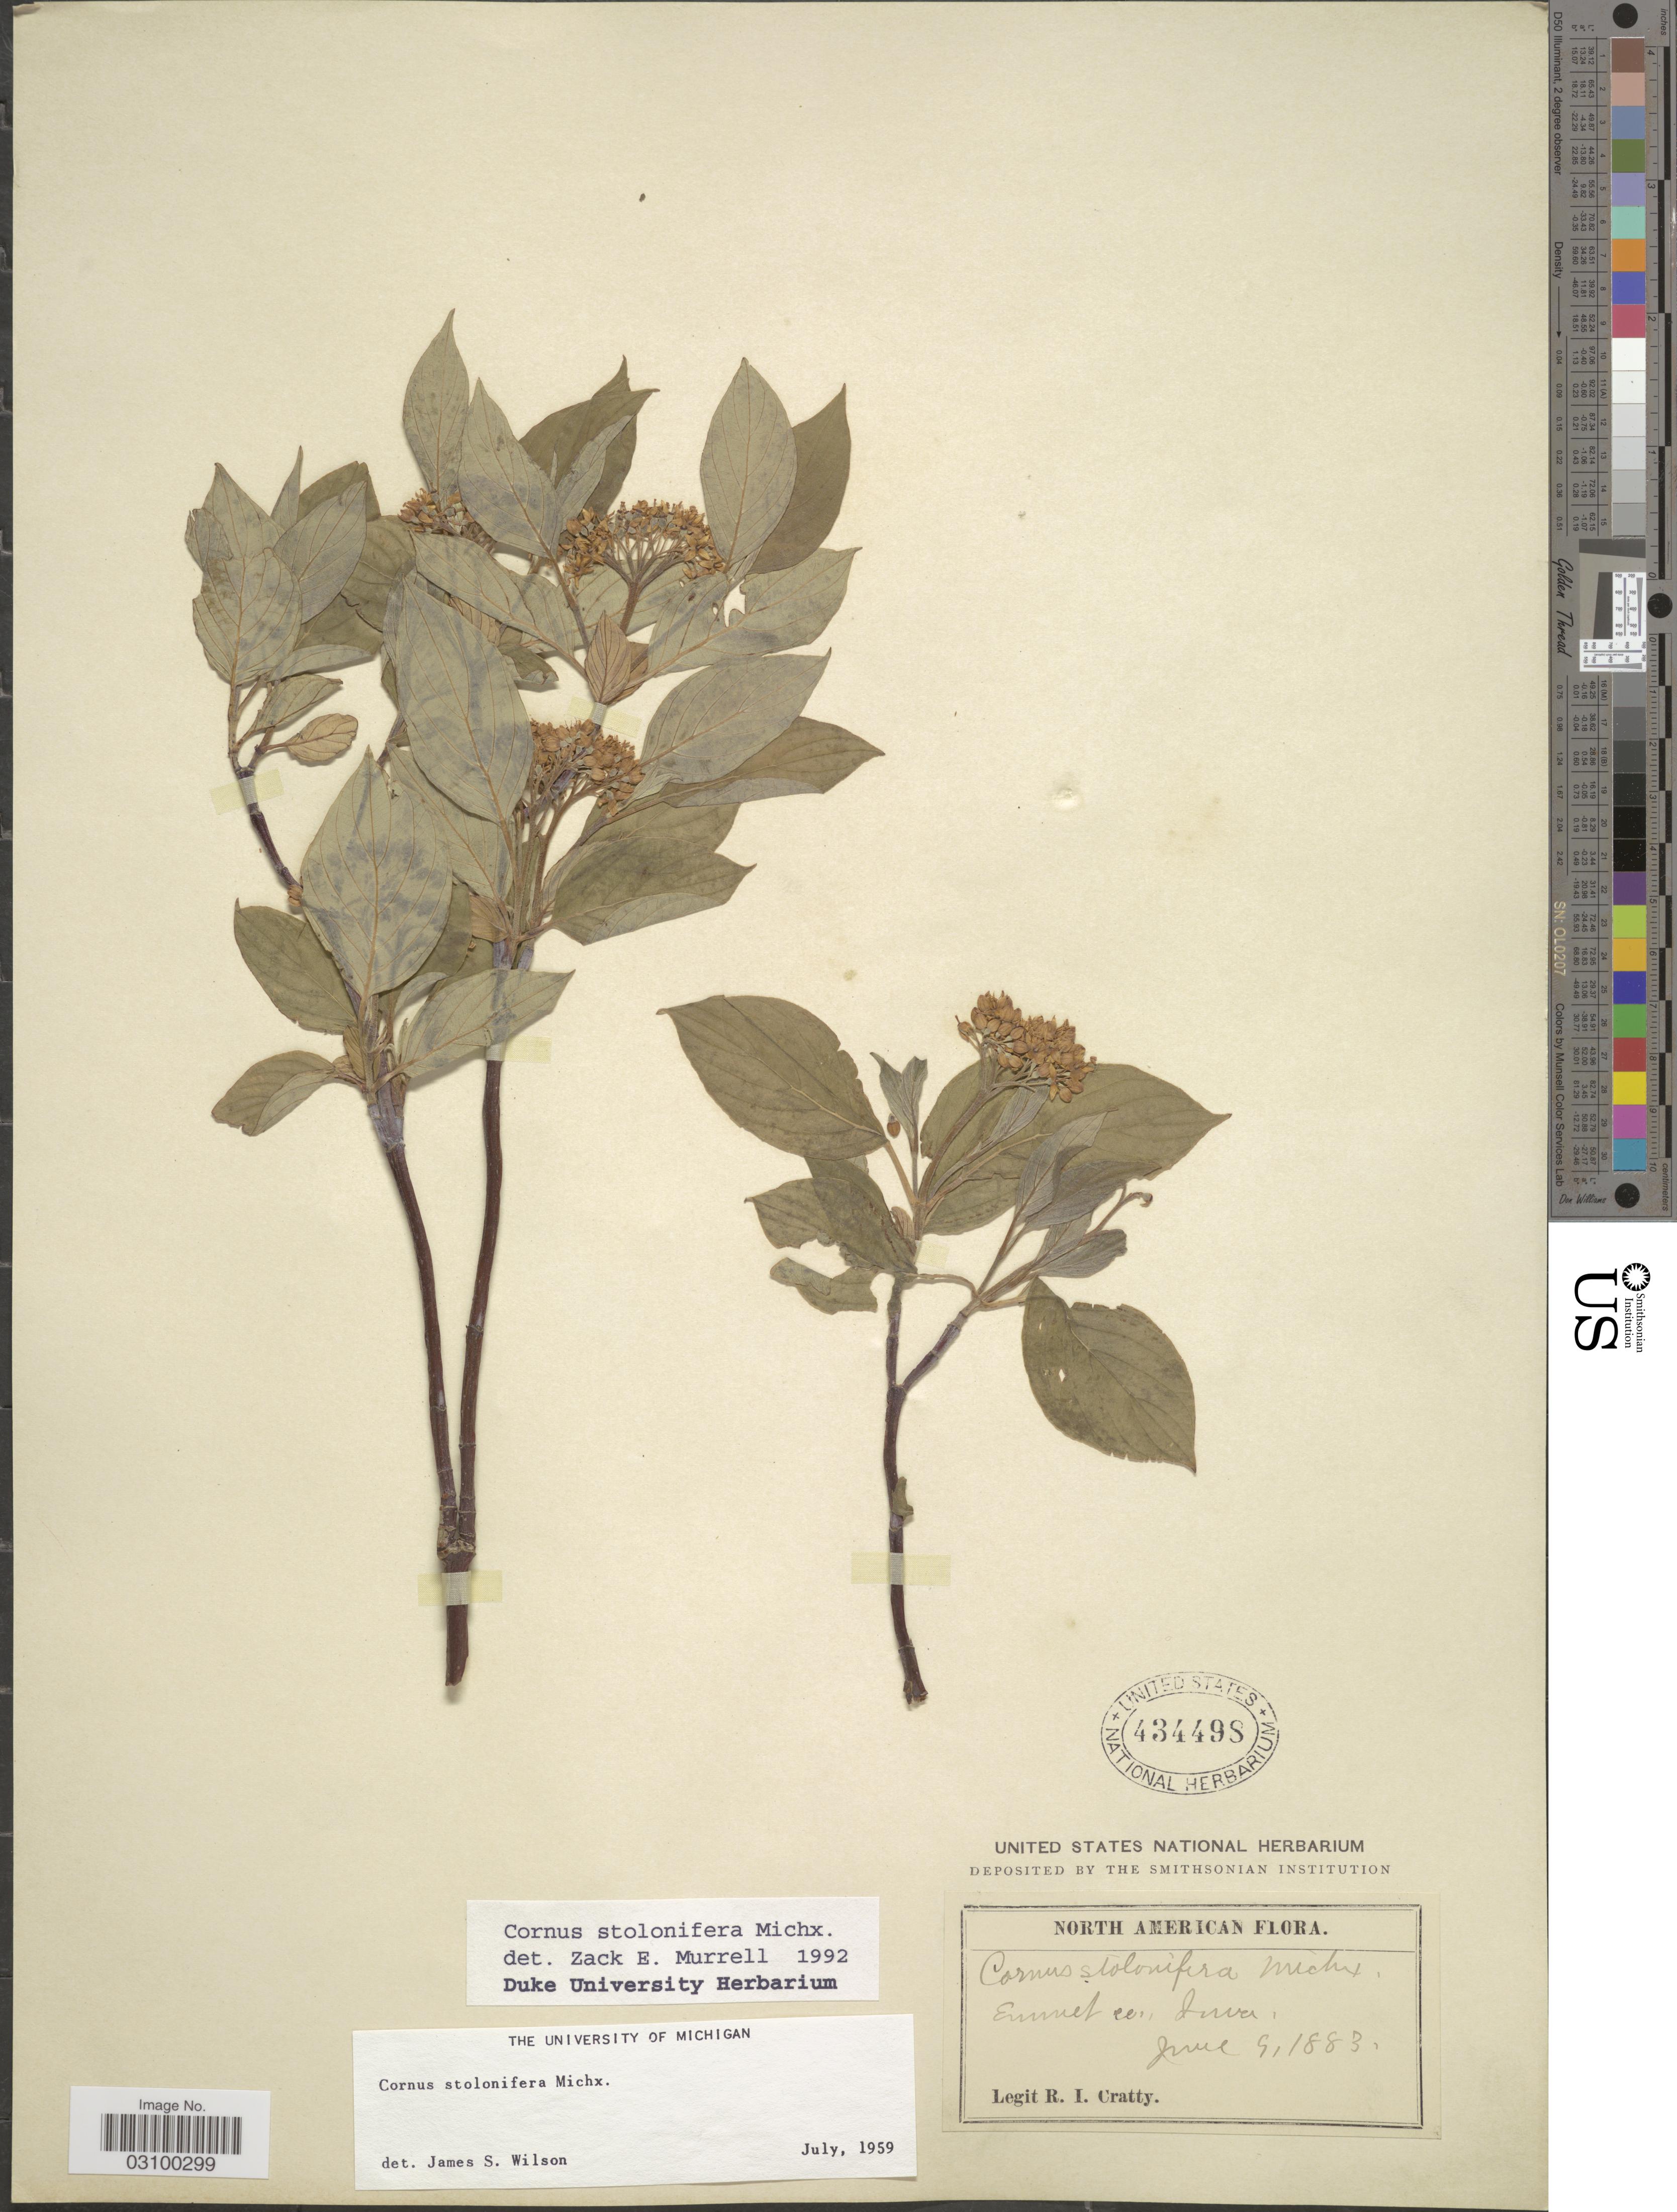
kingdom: Plantae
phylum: Tracheophyta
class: Magnoliopsida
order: Cornales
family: Cornaceae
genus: Cornus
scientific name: Cornus sericea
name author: L.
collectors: R. Cratty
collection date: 1883-06-09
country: United States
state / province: Iowa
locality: Emmet Co.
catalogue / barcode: US 434498